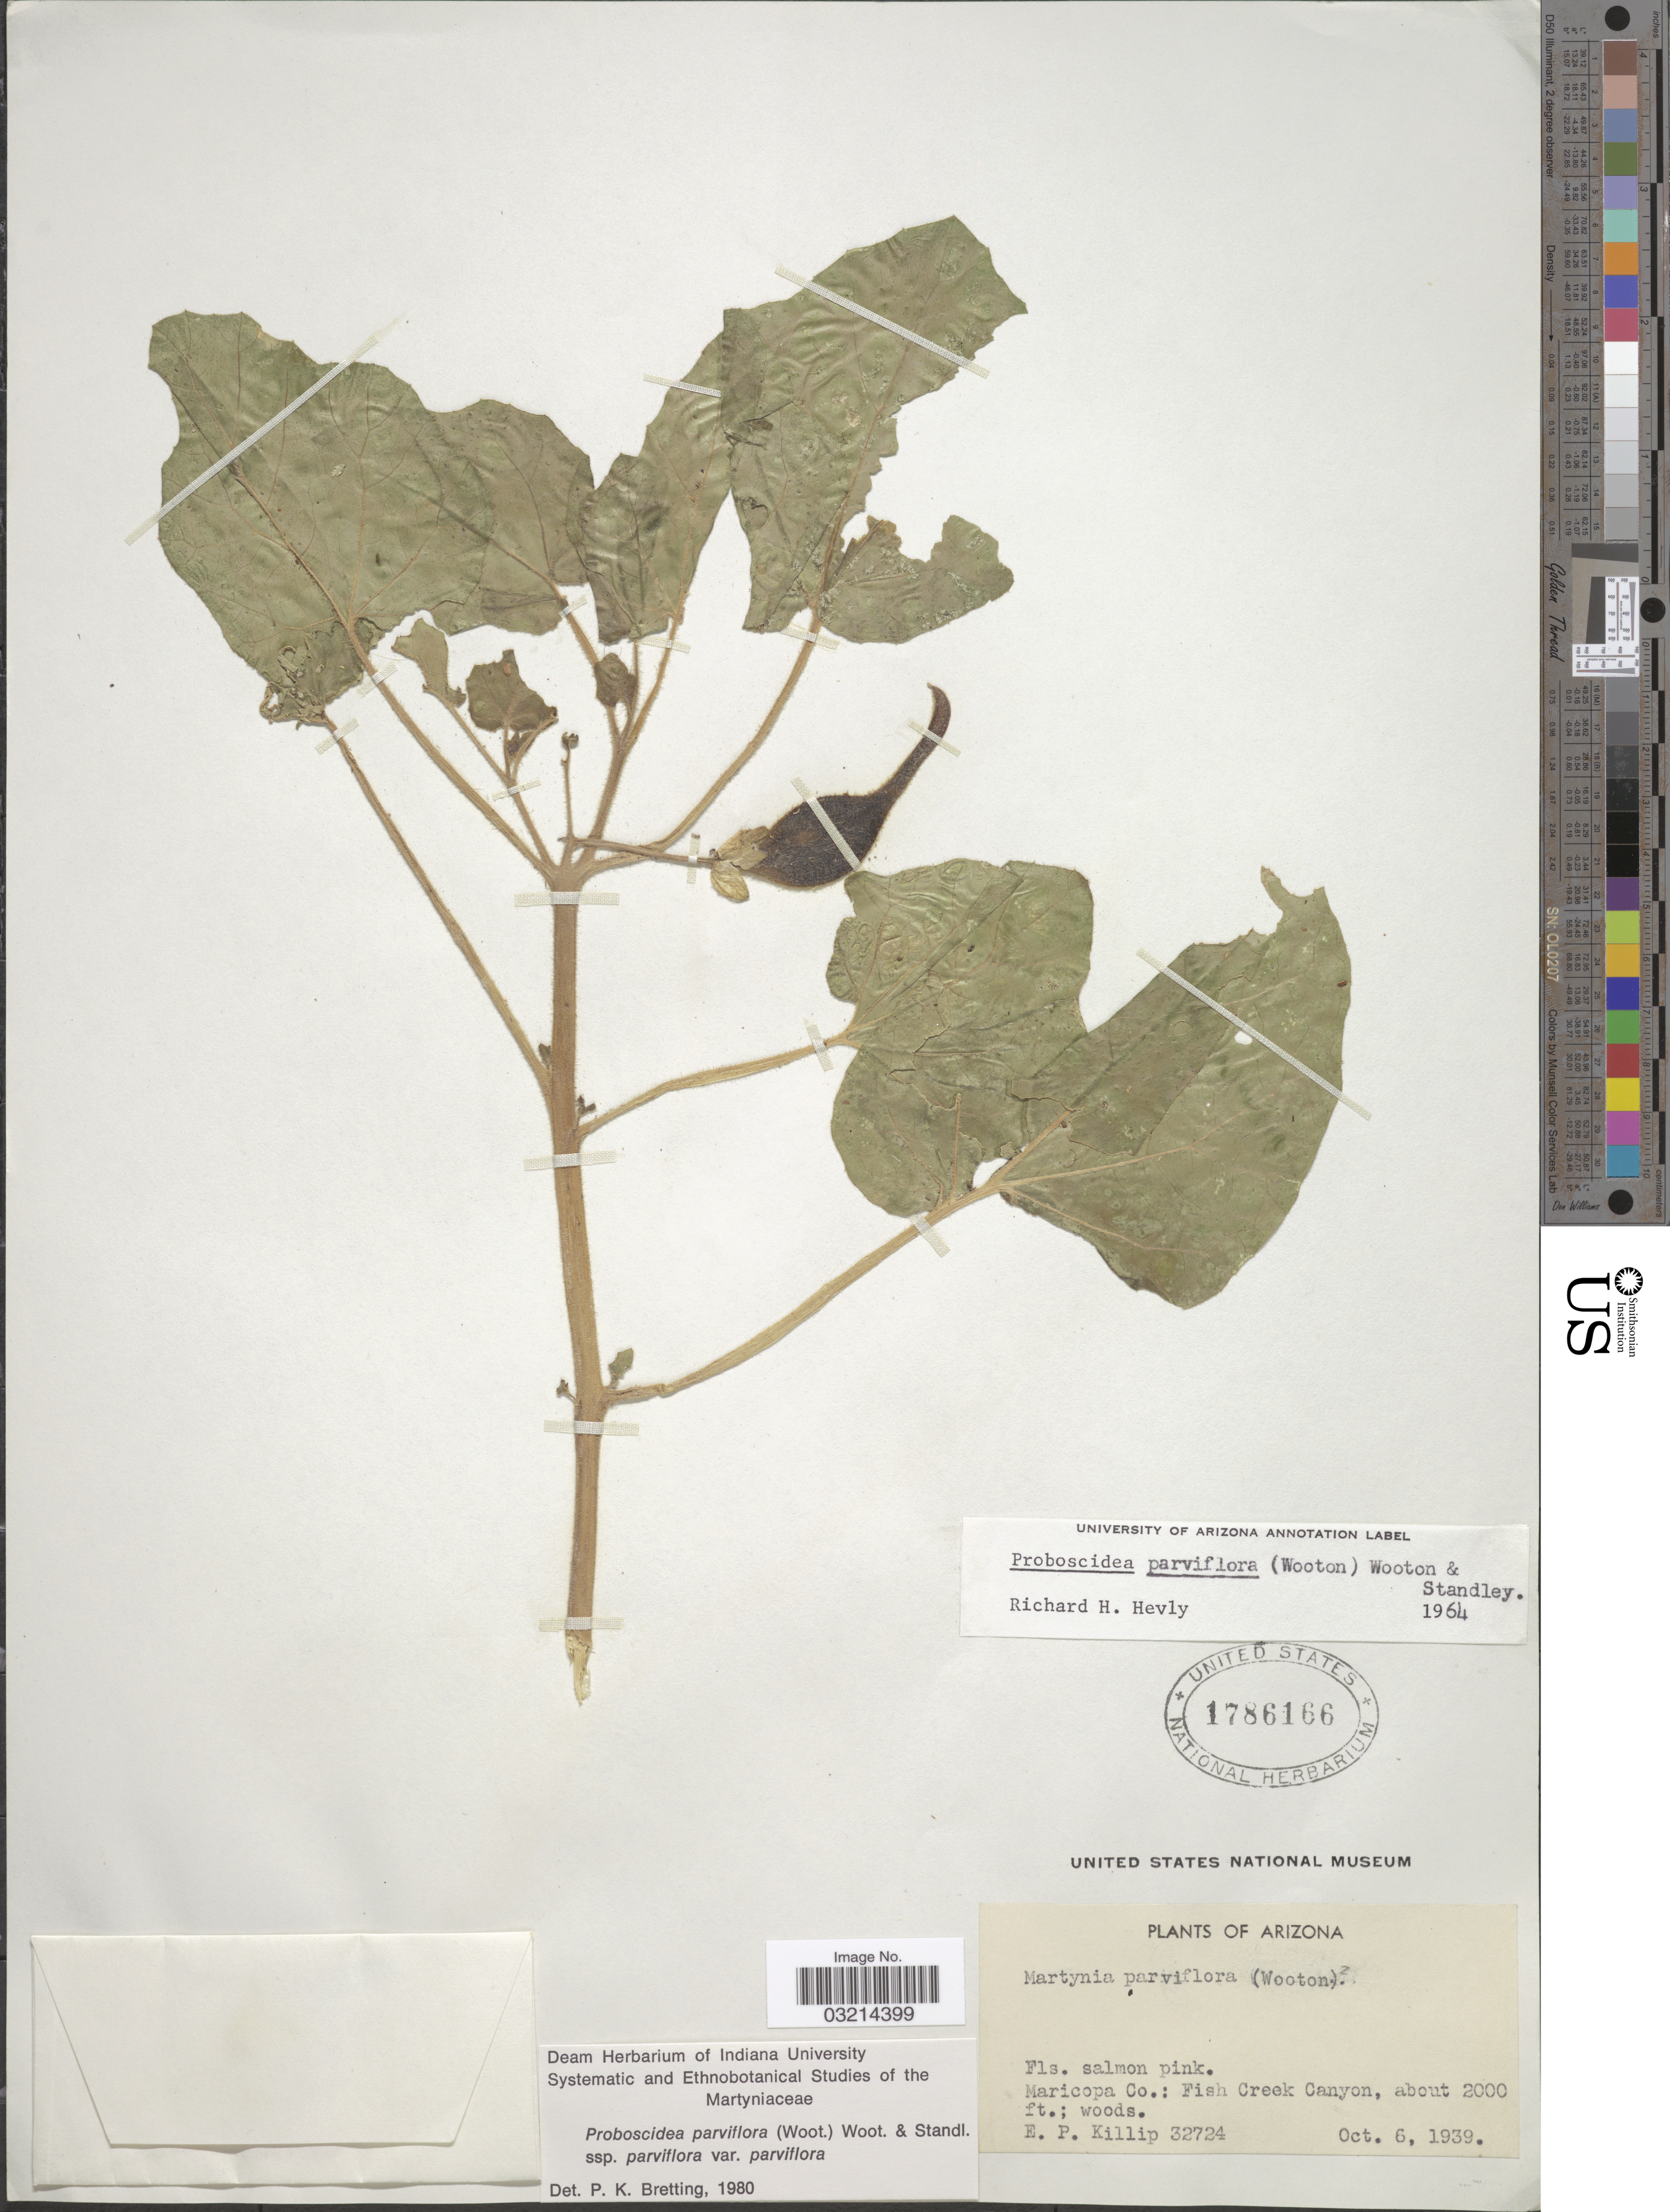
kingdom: Plantae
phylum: Tracheophyta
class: Magnoliopsida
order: Lamiales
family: Martyniaceae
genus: Proboscidea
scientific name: Proboscidea parviflora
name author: (Wooton) Wooton & Standl.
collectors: E. P. Killip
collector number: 32724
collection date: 1939-10-06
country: United States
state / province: Arizona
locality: Maricopa Co.: Fish Creek Canyon.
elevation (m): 610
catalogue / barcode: US 1786166